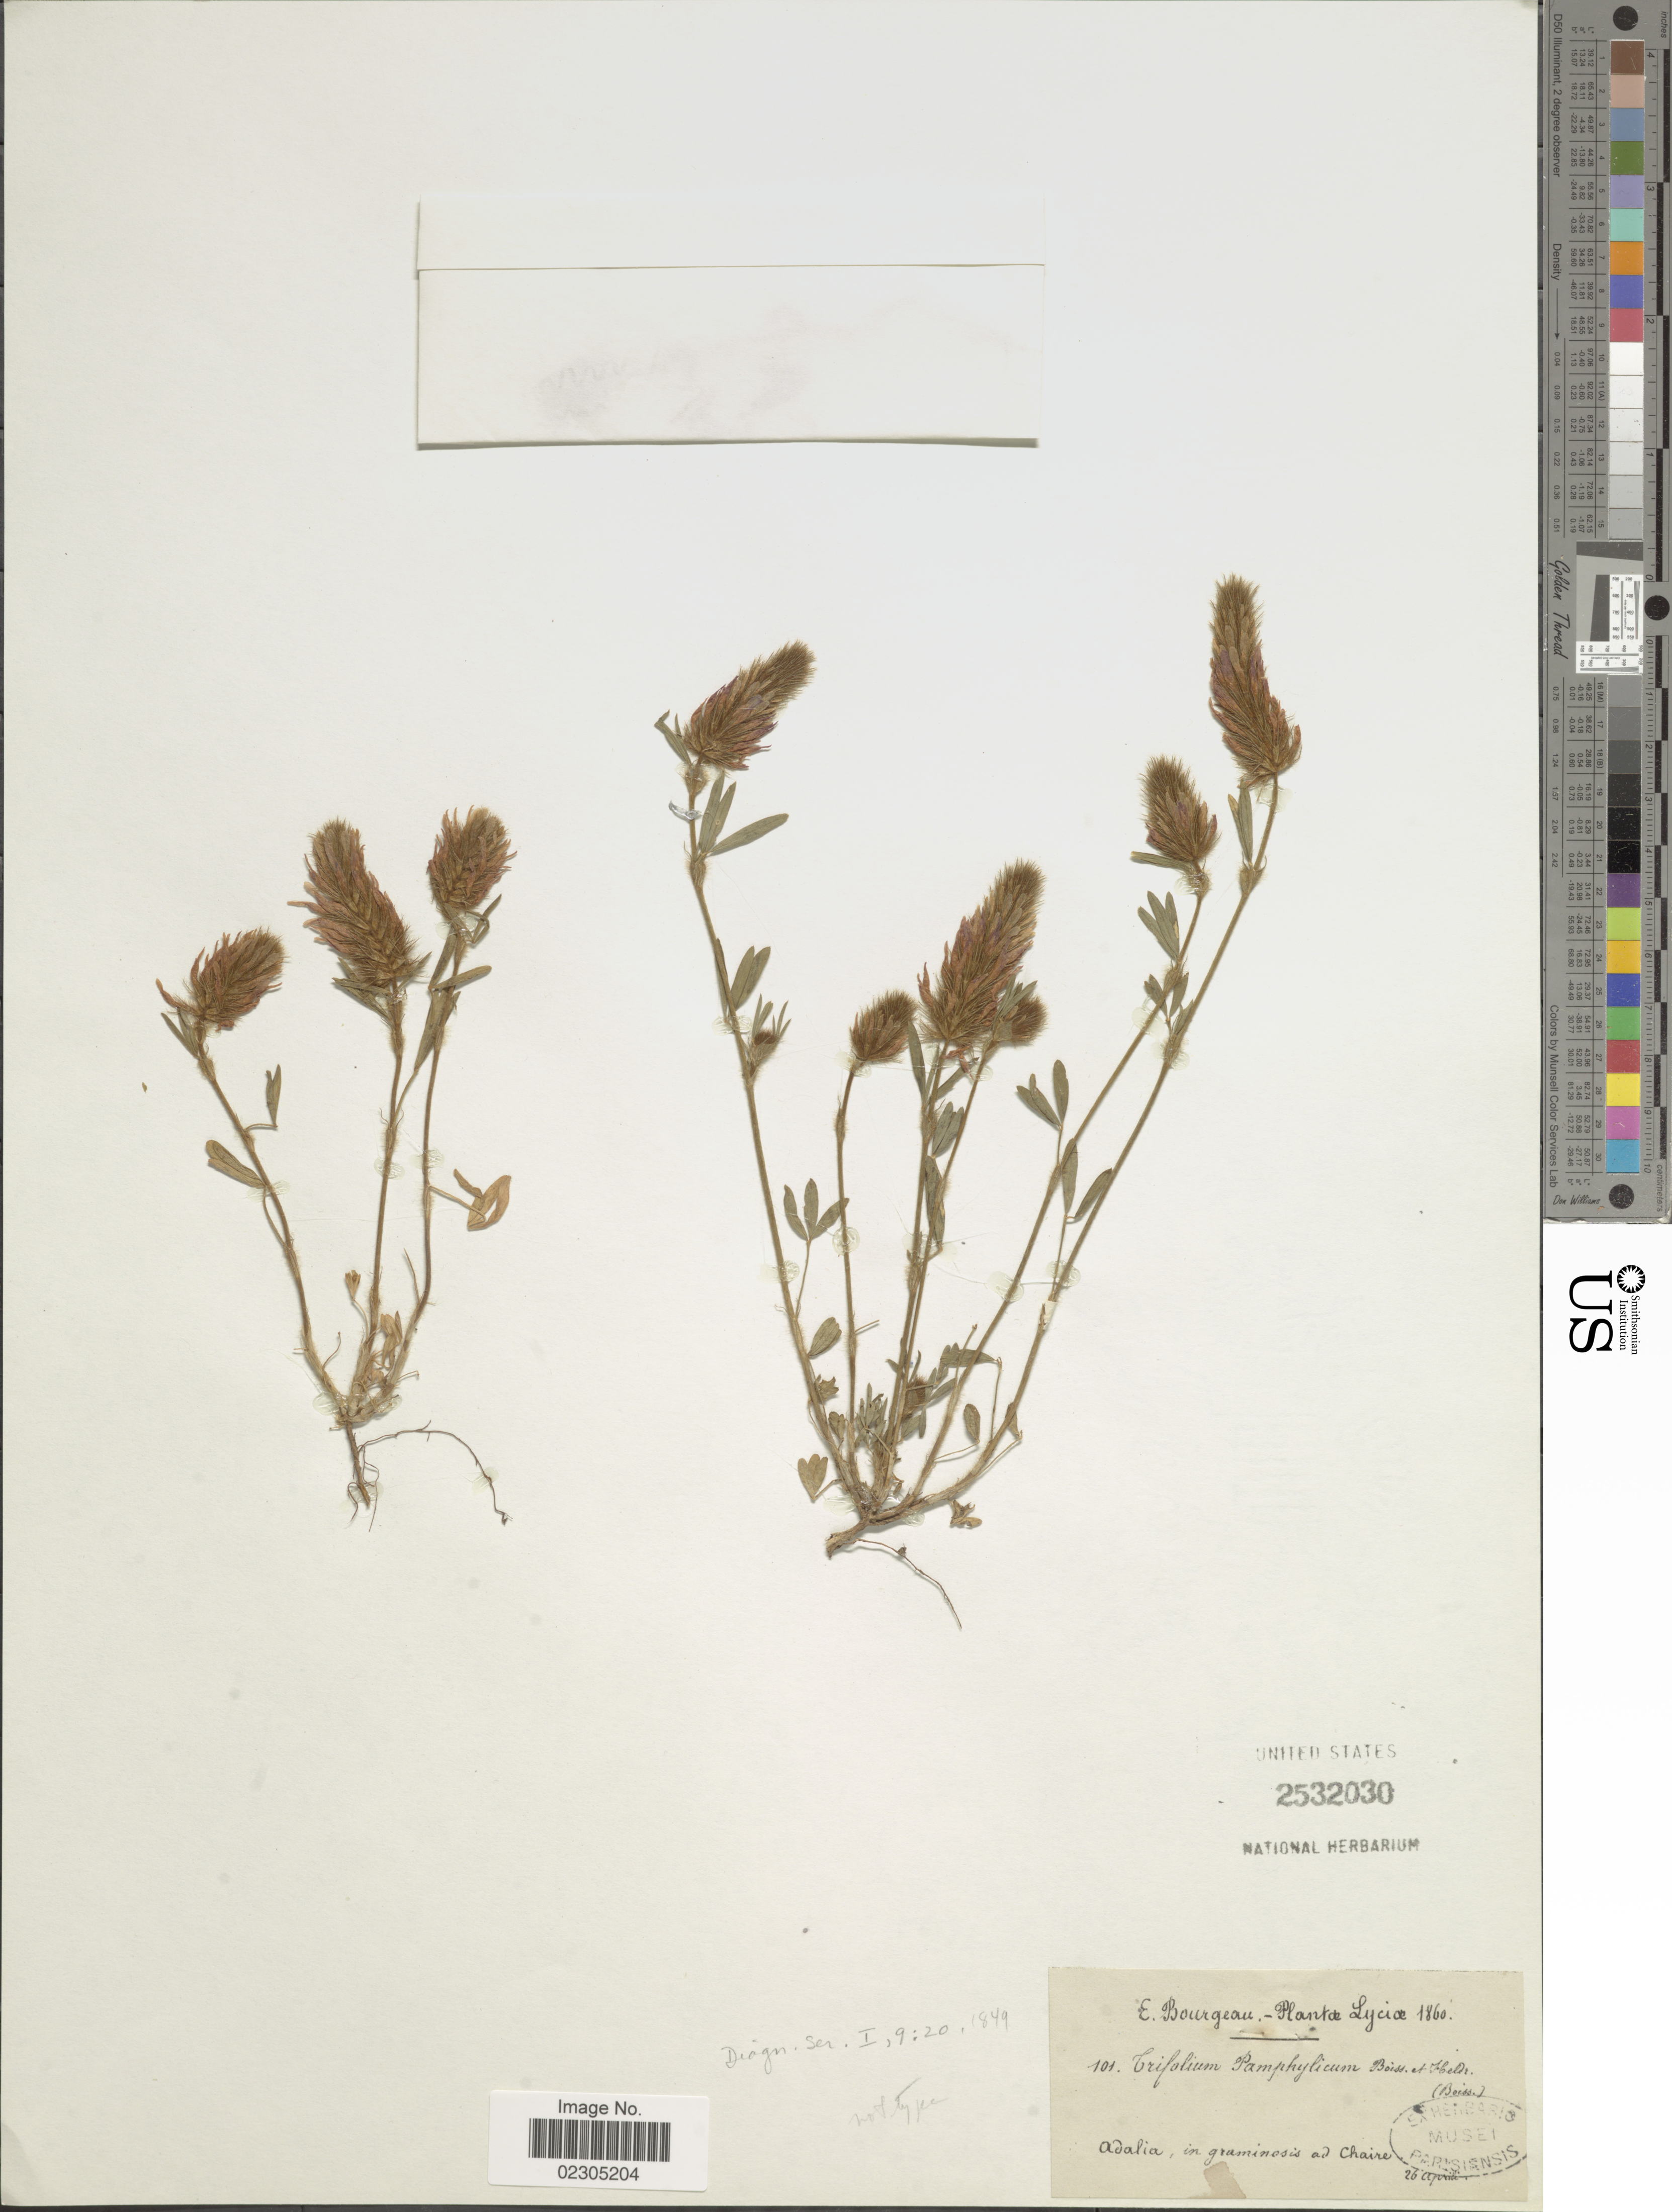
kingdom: Plantae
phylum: Tracheophyta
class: Magnoliopsida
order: Fabales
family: Fabaceae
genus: Trifolium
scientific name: Trifolium pamphylicum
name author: Boiss. & Heldr.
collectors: E. Bourgeau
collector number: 101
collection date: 1860-04-26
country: Turkey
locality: Lyciae. Adalia, in graminosis ad Chaire.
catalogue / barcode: US 2532030